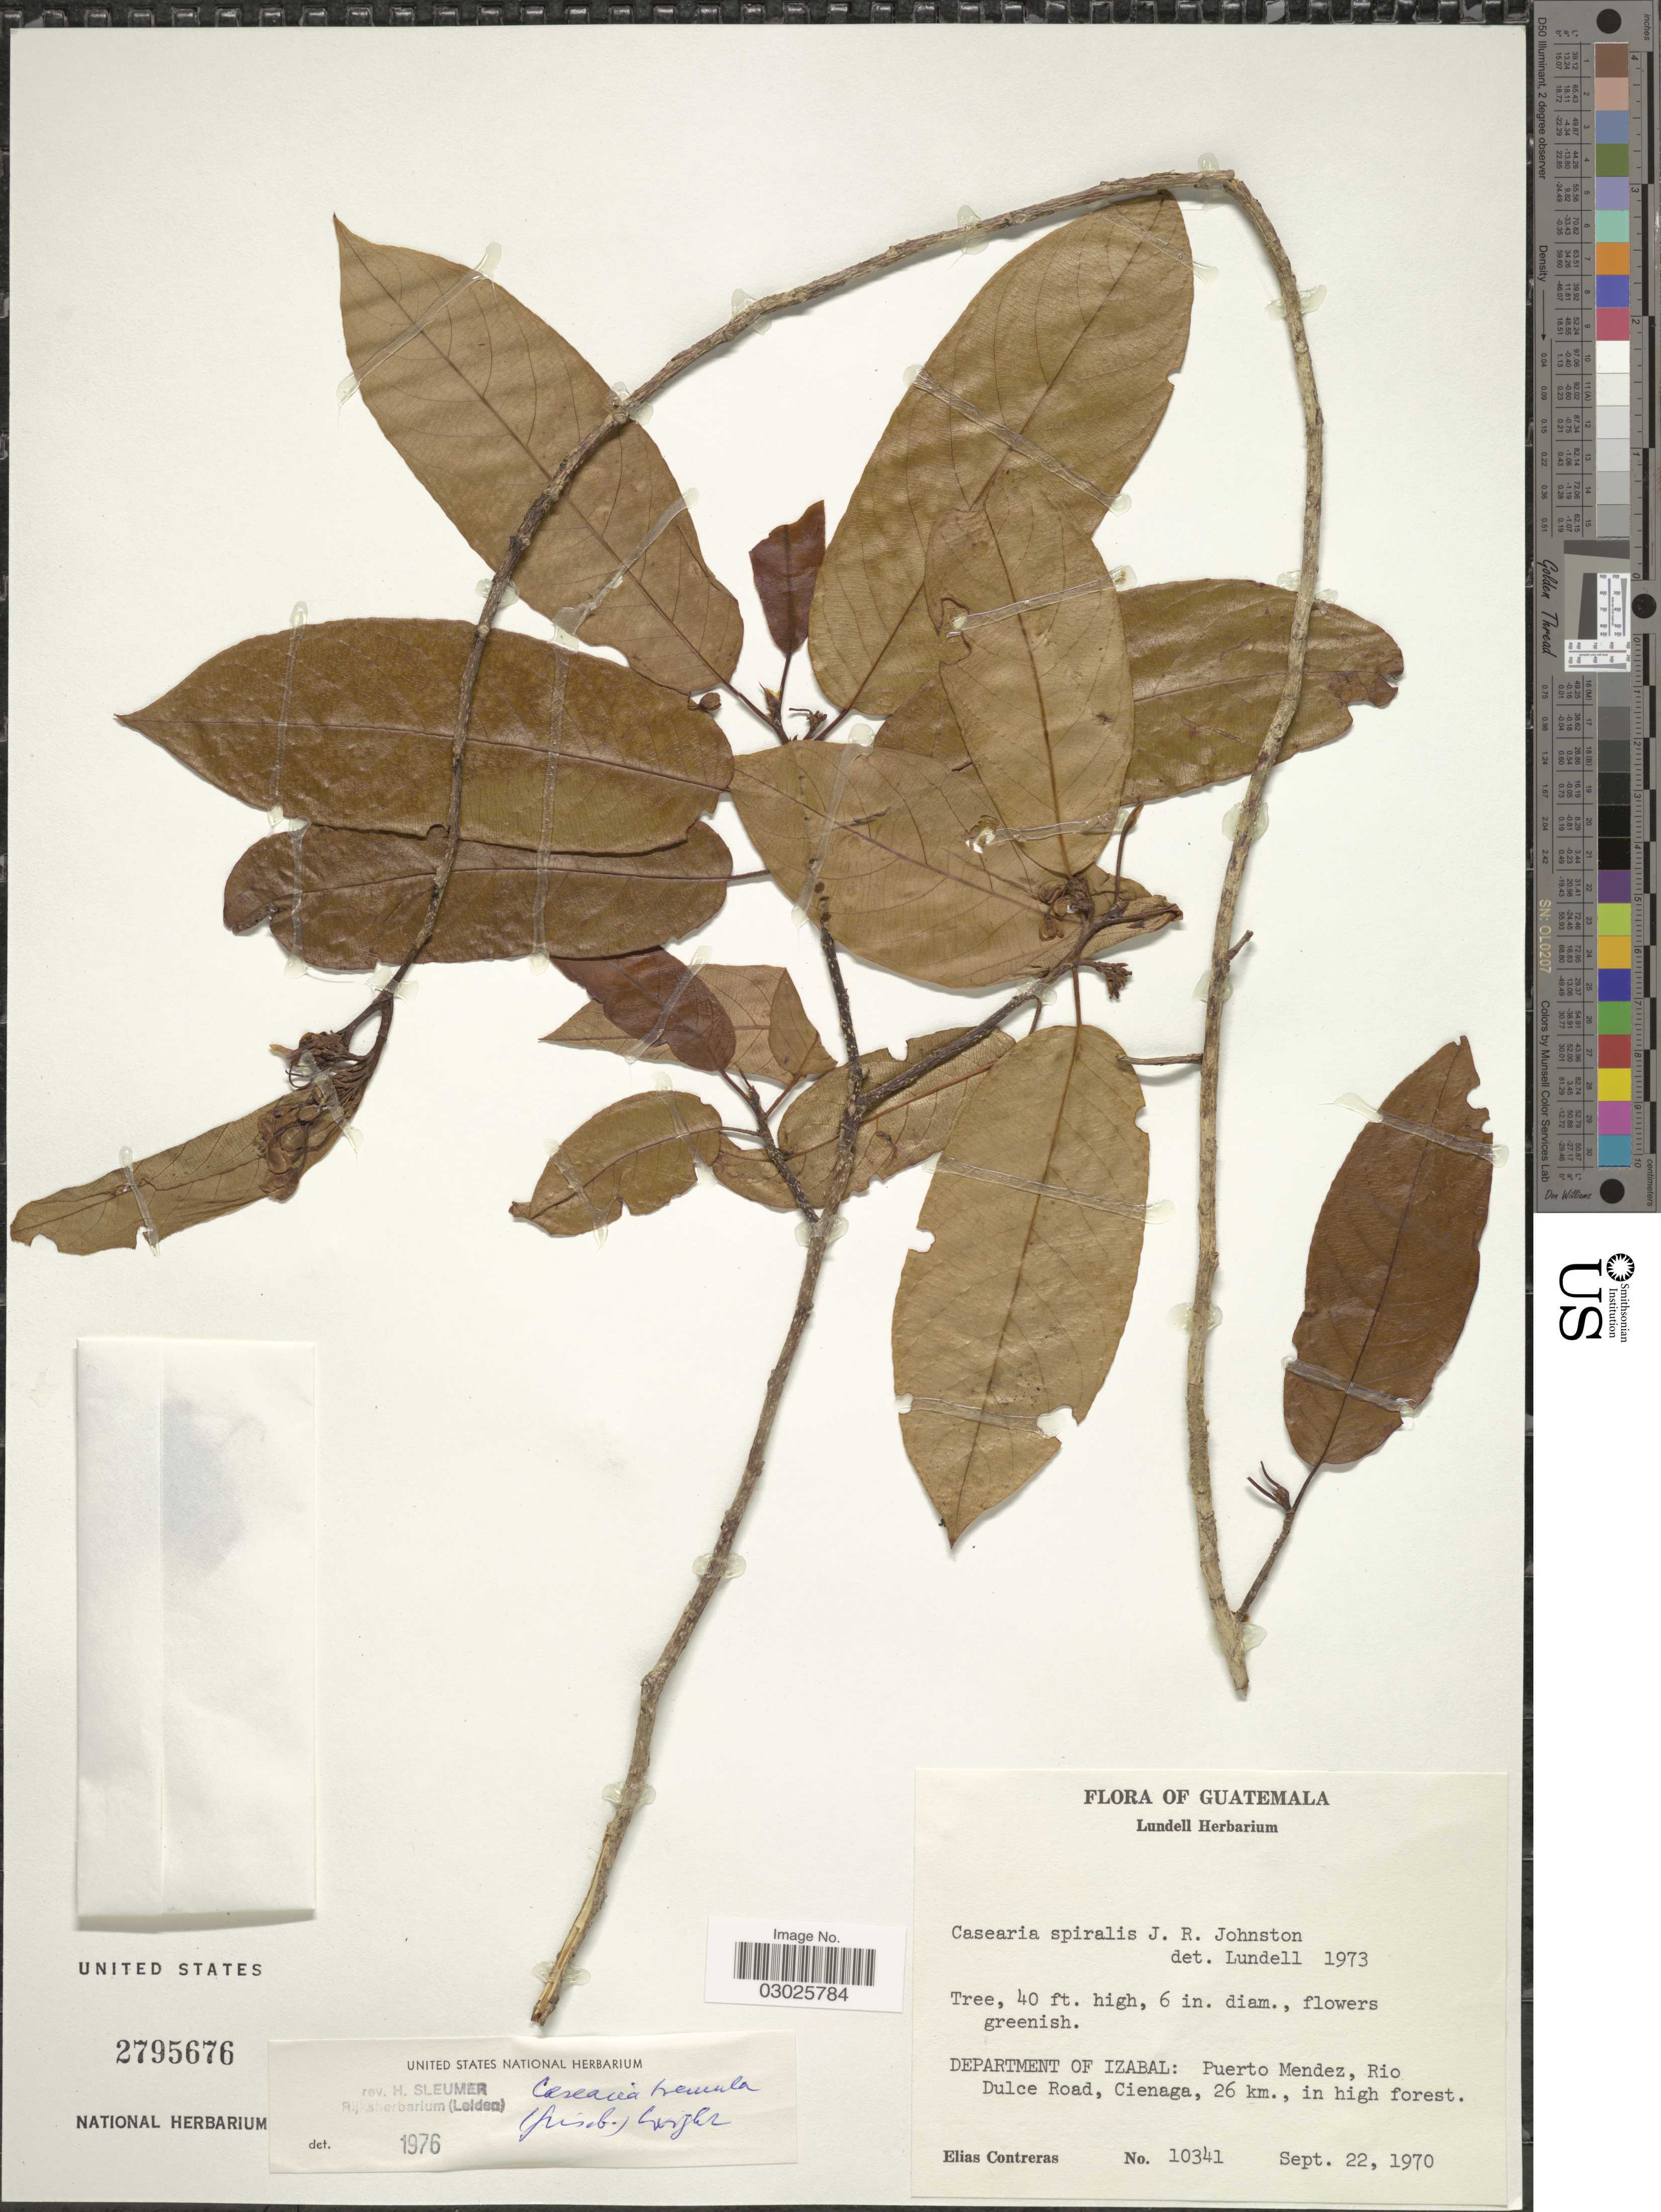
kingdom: Plantae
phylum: Tracheophyta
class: Magnoliopsida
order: Malpighiales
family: Salicaceae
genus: Casearia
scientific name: Casearia tremula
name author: (Griseb.) Griseb. ex C. Wright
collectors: E. Contreras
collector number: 10341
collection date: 1970-09-22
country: Guatemala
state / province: Izabal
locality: Department of Izabal: Puerto Mendez, Rio Dulce Road, Cienaga, 26 km.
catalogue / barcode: US 2795676